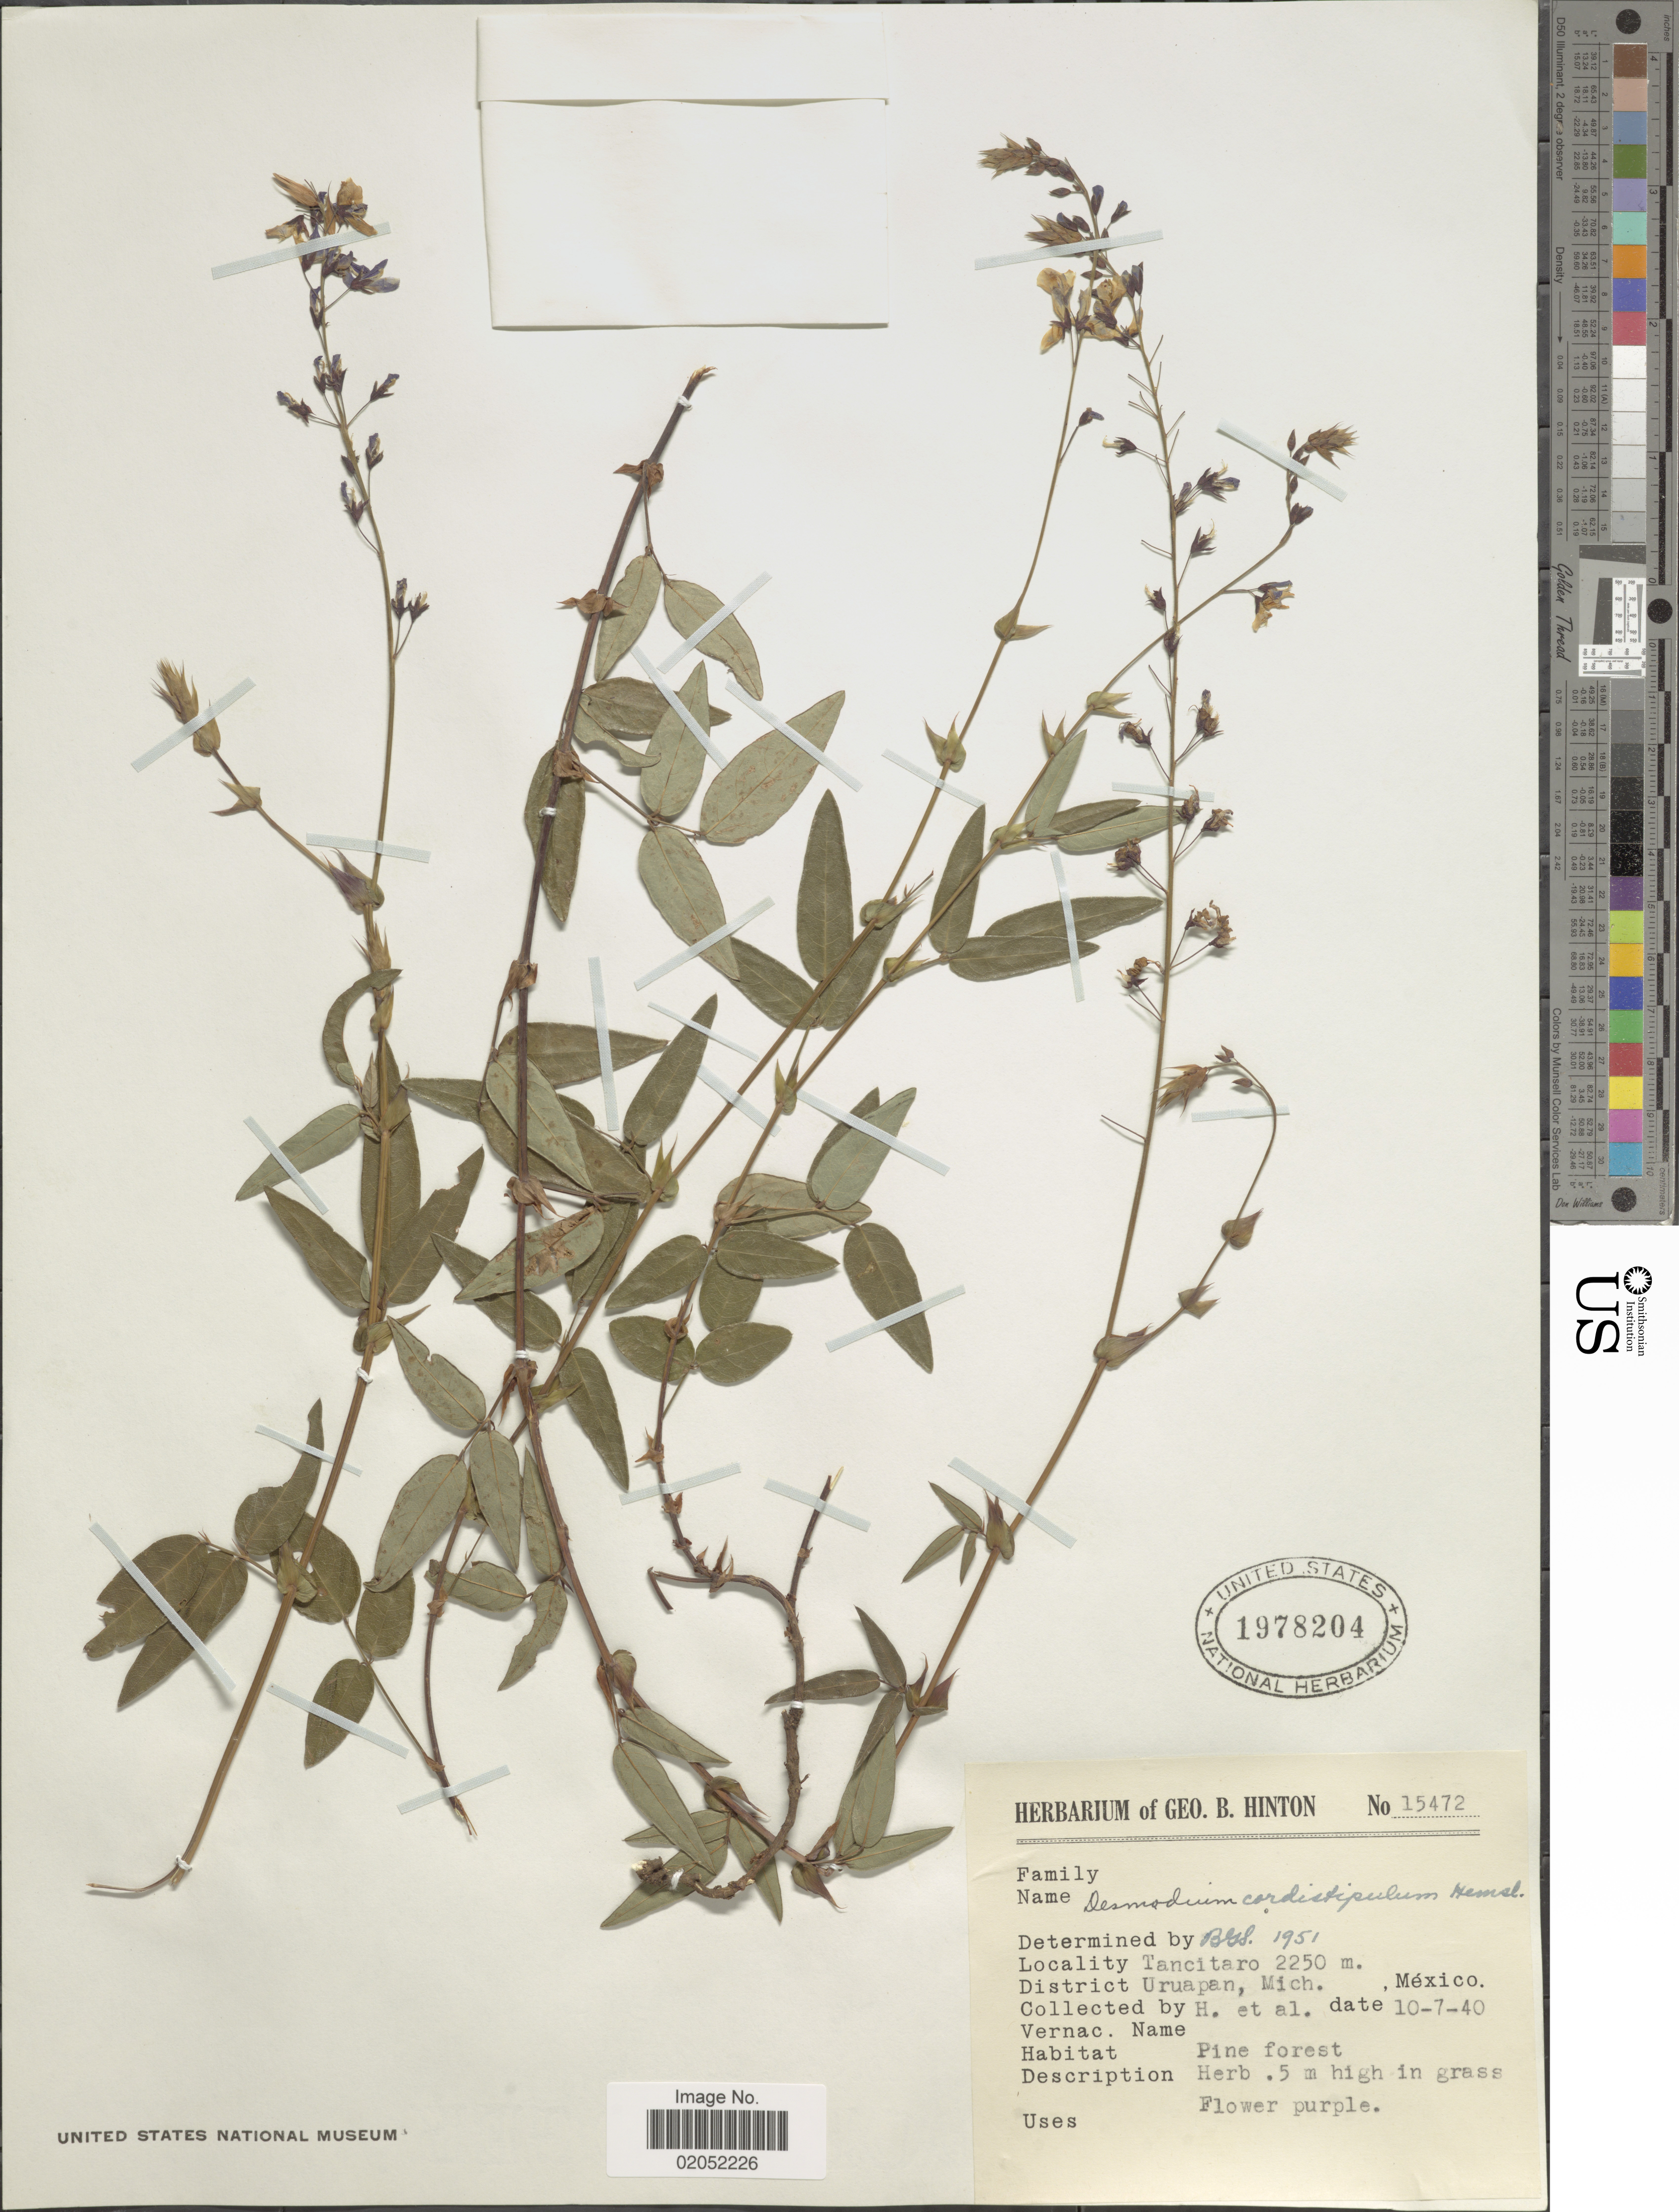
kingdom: Plantae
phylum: Tracheophyta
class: Magnoliopsida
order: Fabales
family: Fabaceae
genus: Desmodium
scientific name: Desmodium cordistipulum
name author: Hemsl.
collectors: G. B. Hinton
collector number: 15472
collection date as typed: Transcribed d/m/y: 7/10/40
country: Mexico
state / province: Michoacán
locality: Tancitaro, Uruapan, Mich. Mexico.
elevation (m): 2250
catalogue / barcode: US 1978204